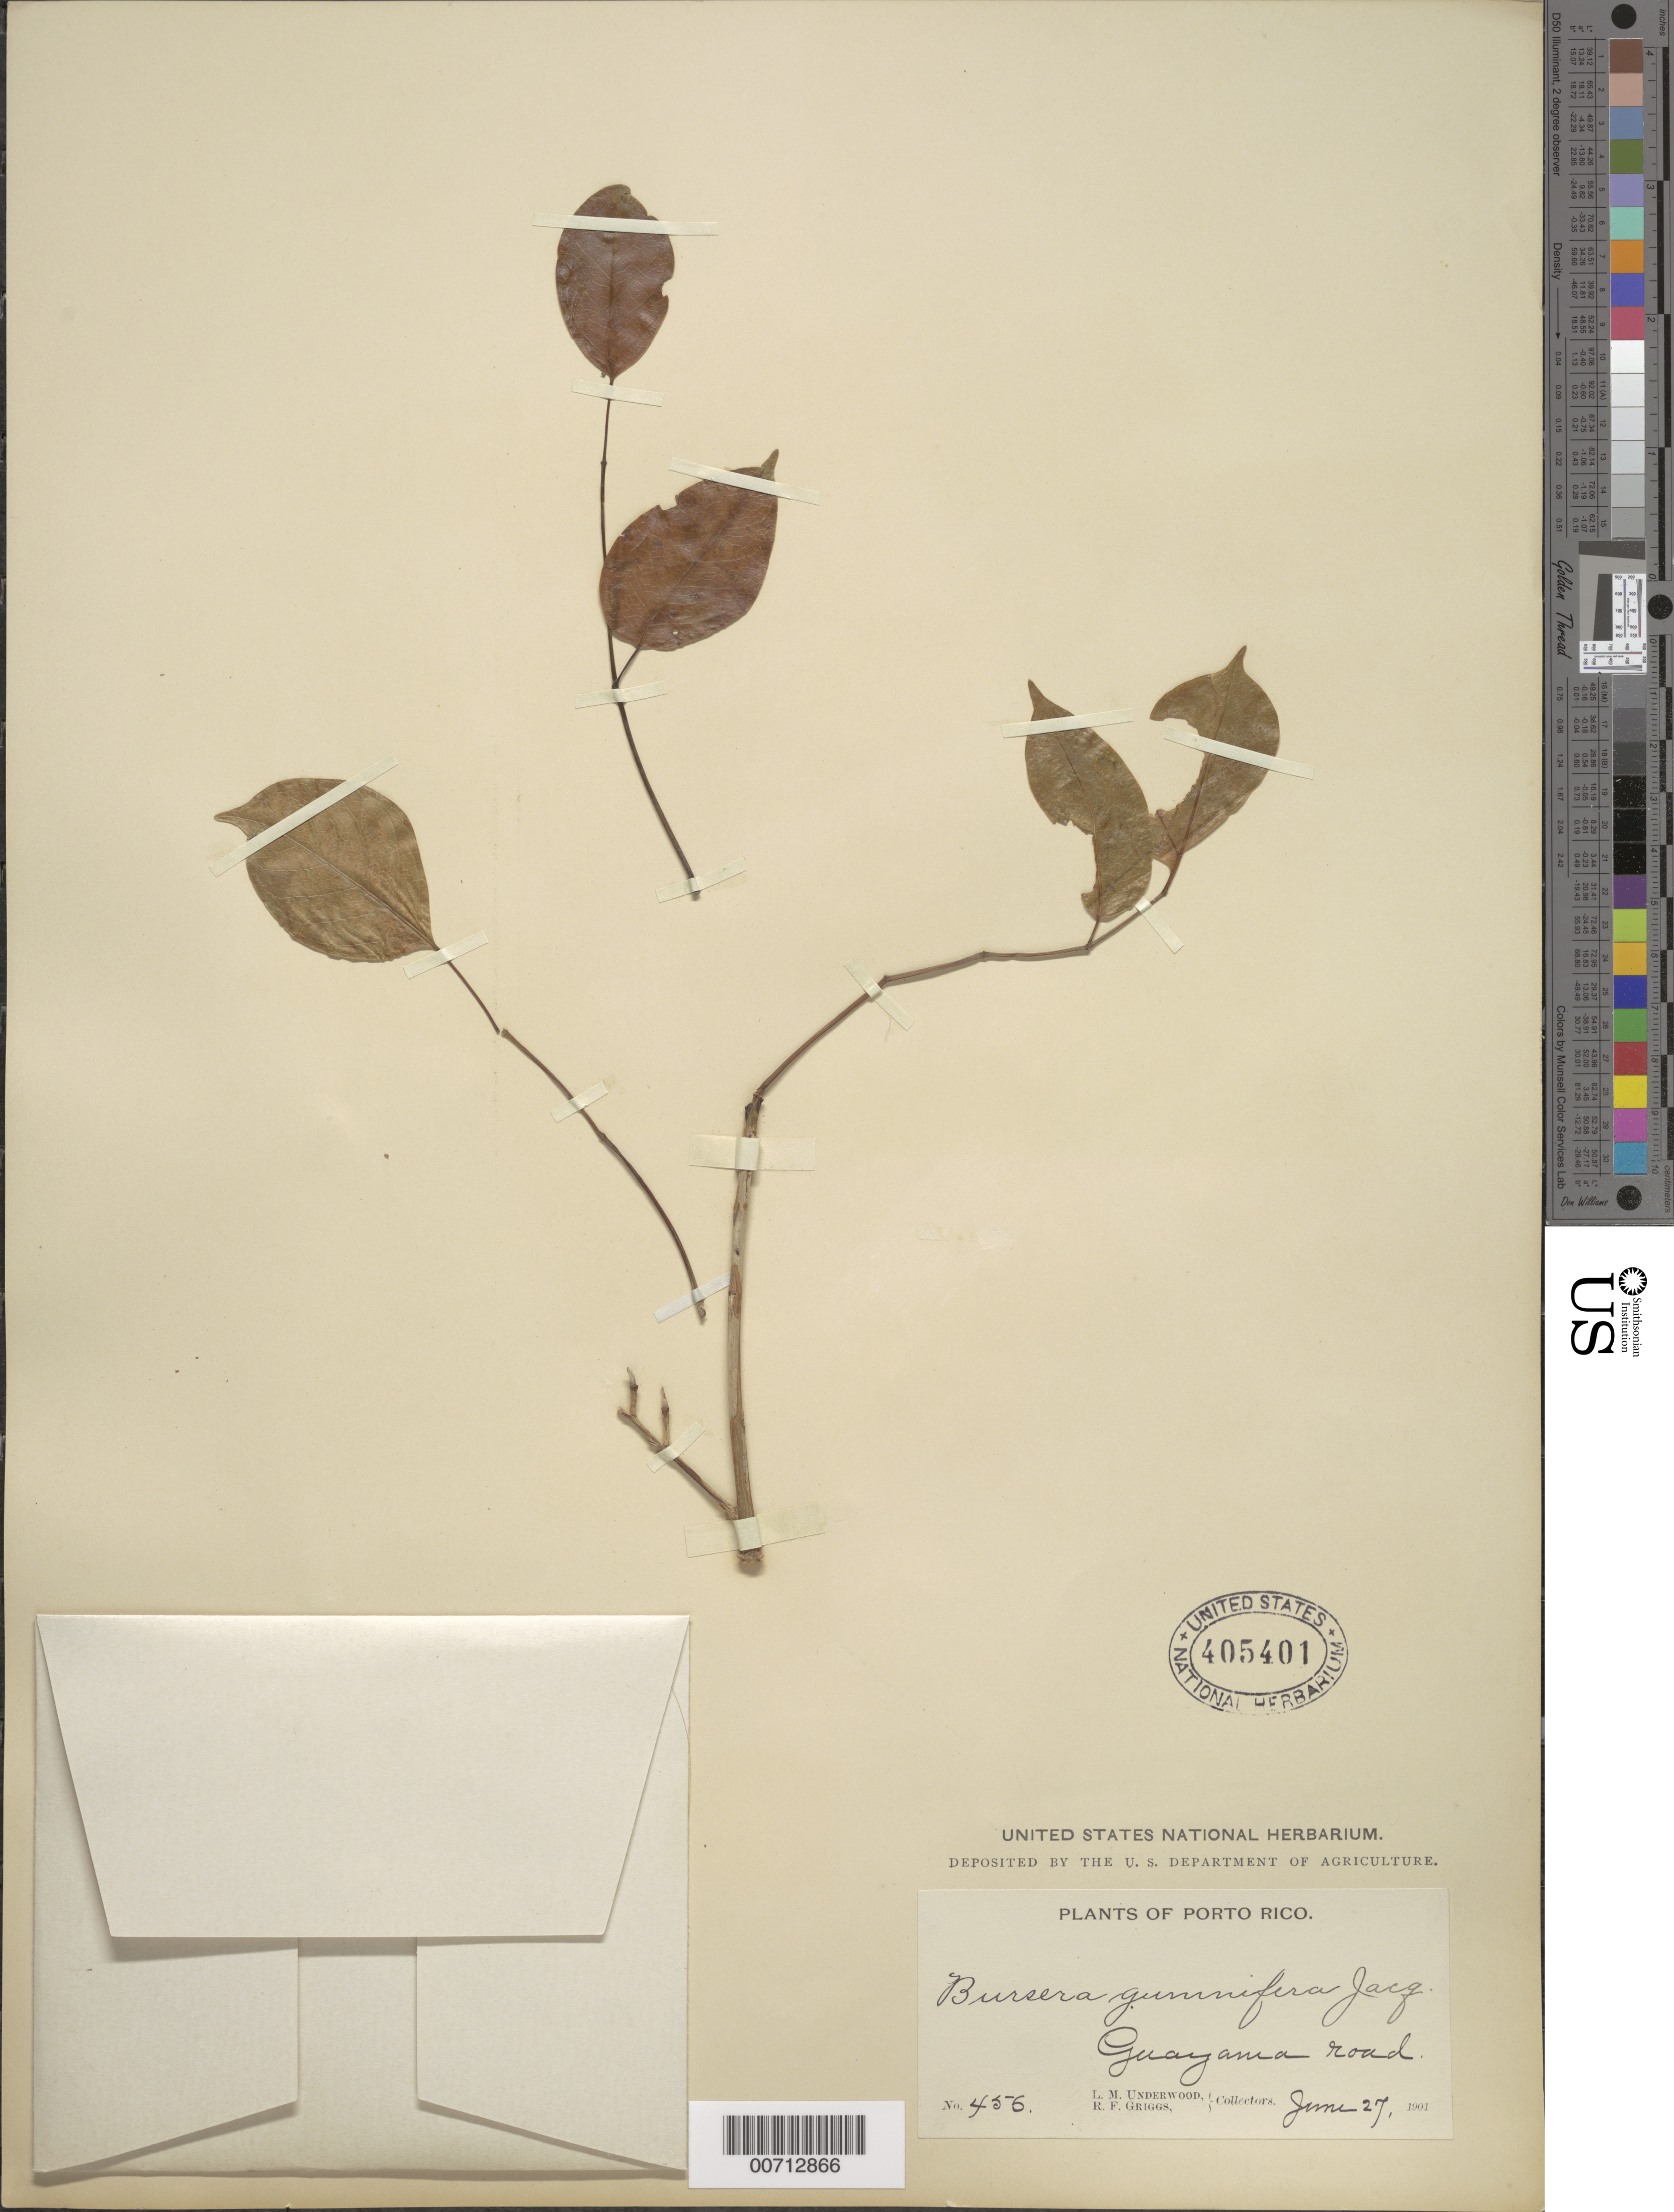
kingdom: Plantae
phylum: Tracheophyta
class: Magnoliopsida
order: Sapindales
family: Burseraceae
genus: Bursera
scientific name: Bursera simaruba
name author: (L.) Sarg.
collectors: L. M. Underwood & R. F. Griggs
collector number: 456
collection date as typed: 27 Jun 1901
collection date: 1901-06-27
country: Puerto Rico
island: Greater Antilles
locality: Guayama Rd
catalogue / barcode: US 405401